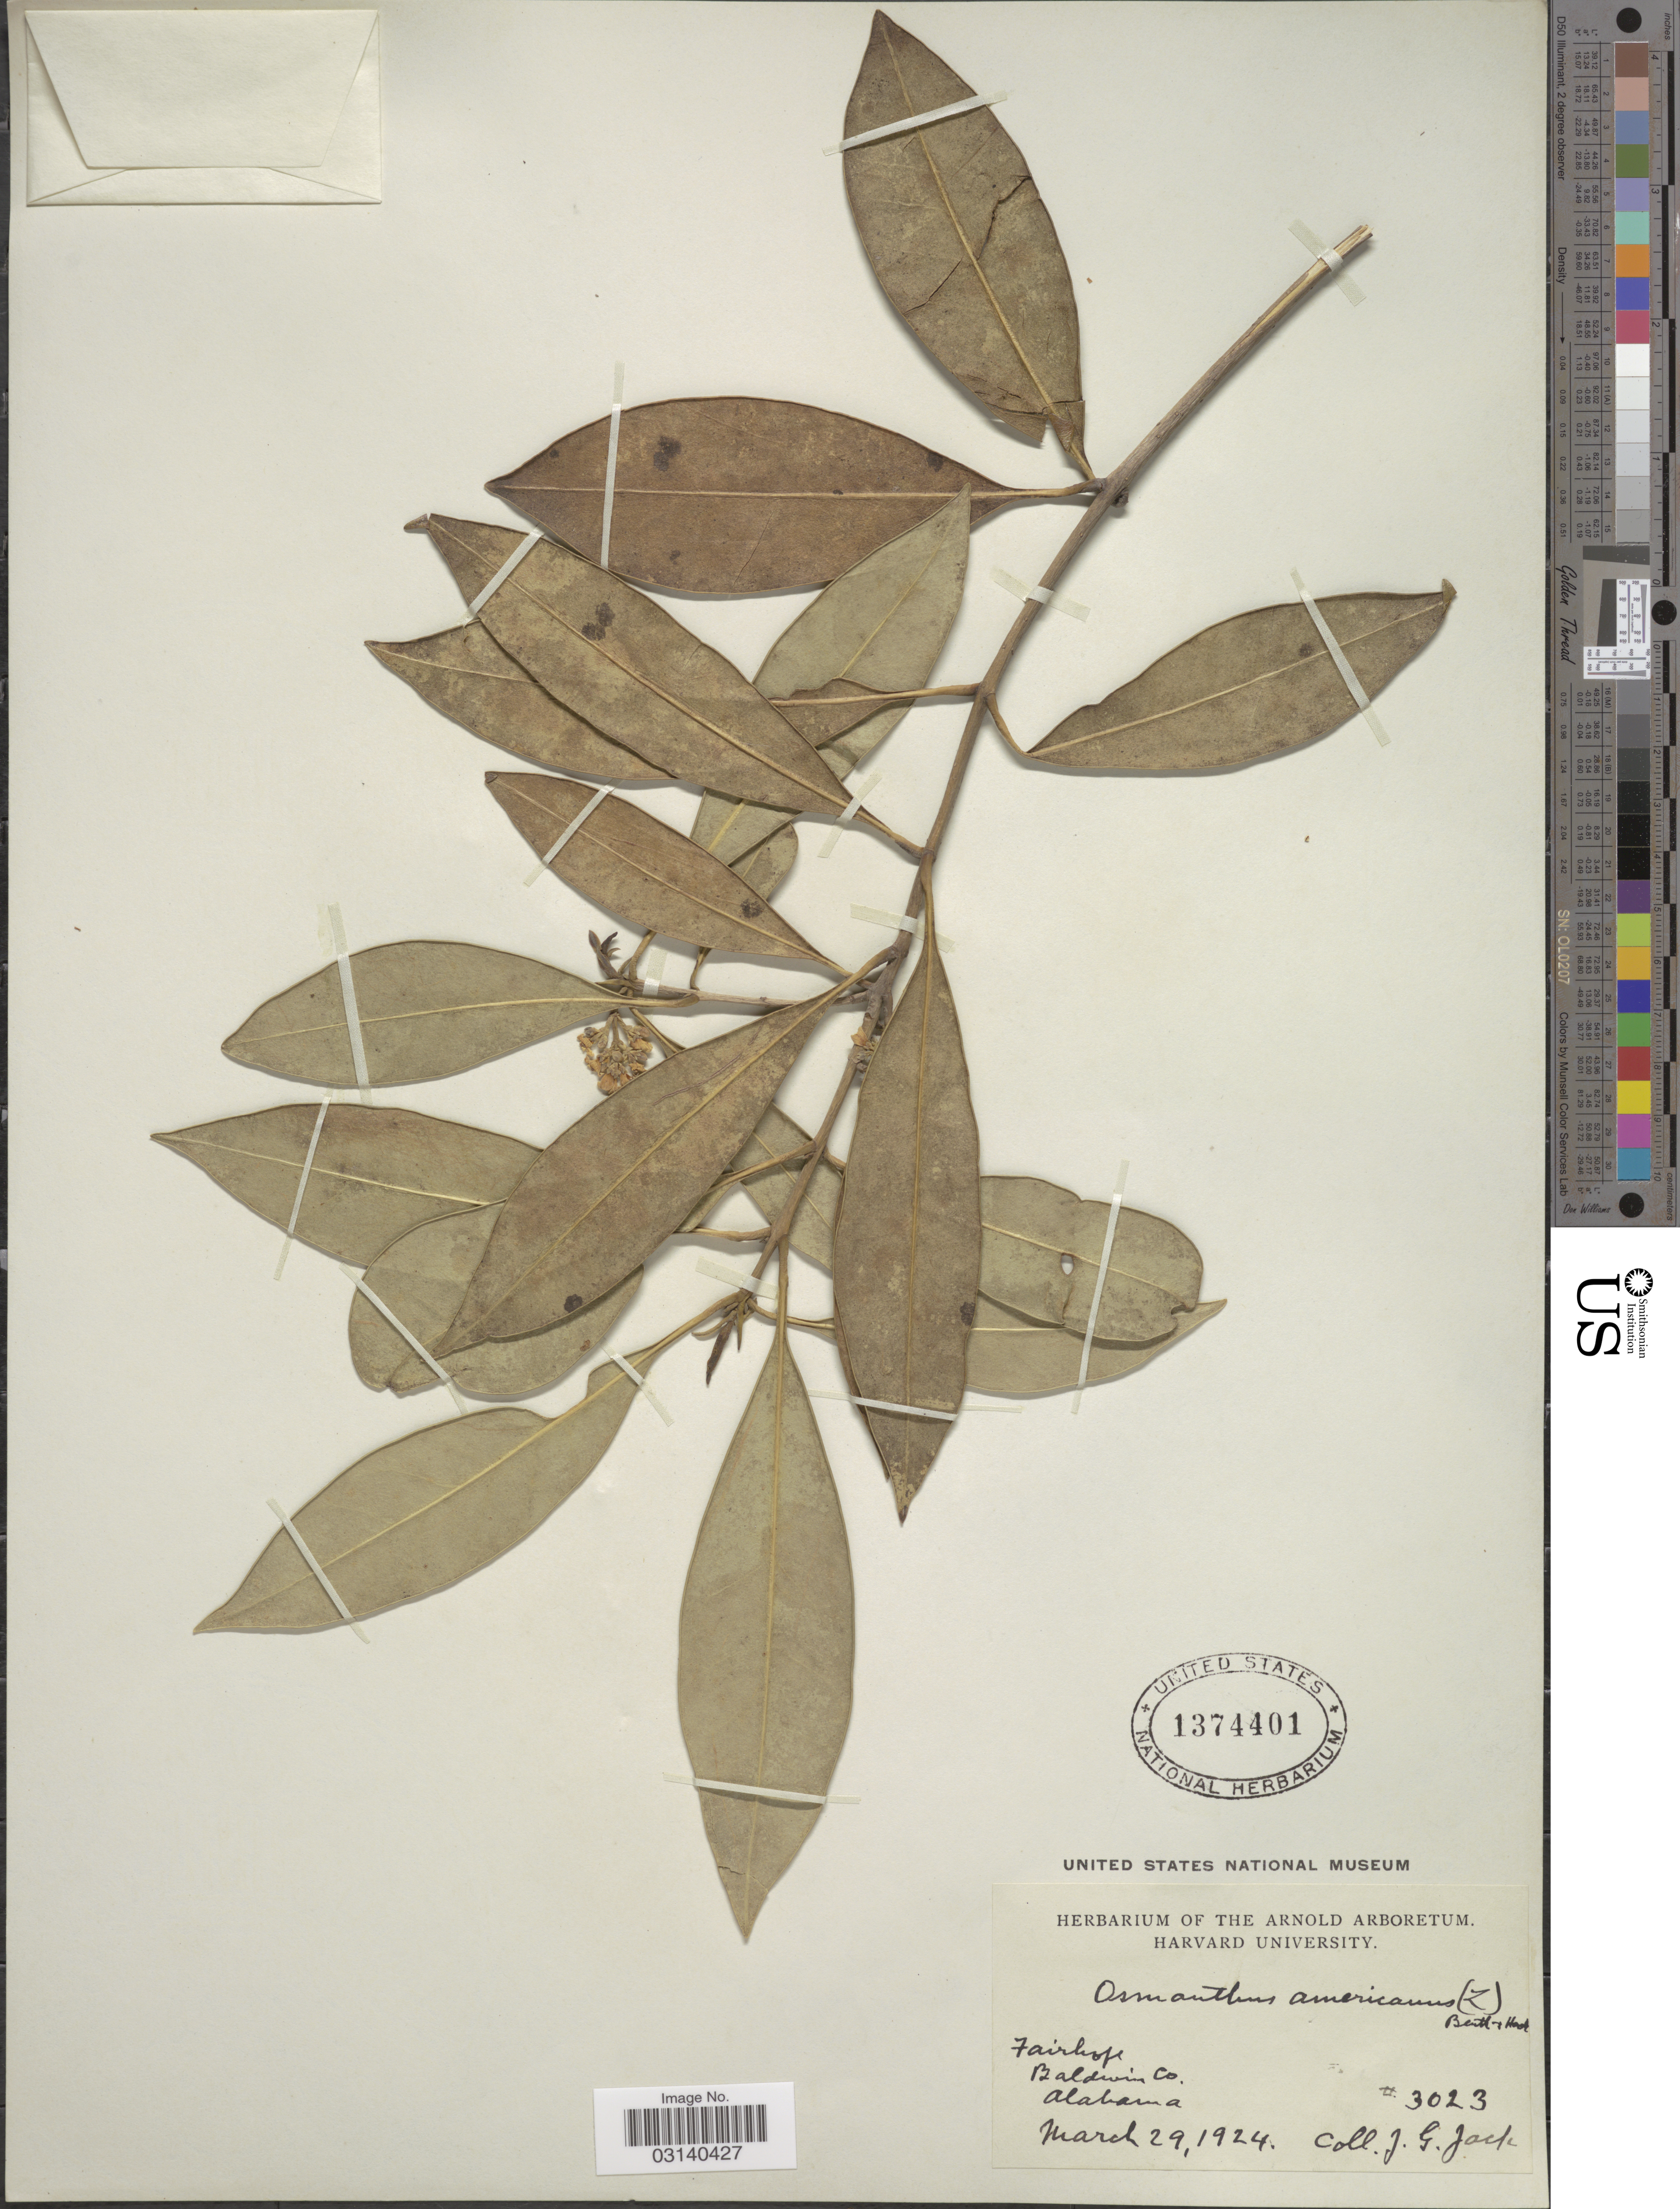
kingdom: Plantae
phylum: Tracheophyta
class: Magnoliopsida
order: Lamiales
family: Oleaceae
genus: Osmanthus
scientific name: Osmanthus americanus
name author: (L.) A. Gray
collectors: J. G. Jack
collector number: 3023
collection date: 1924-03-29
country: United States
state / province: Alabama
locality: Fairhope, Baldwin Co., Alabama.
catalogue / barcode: US 1374401